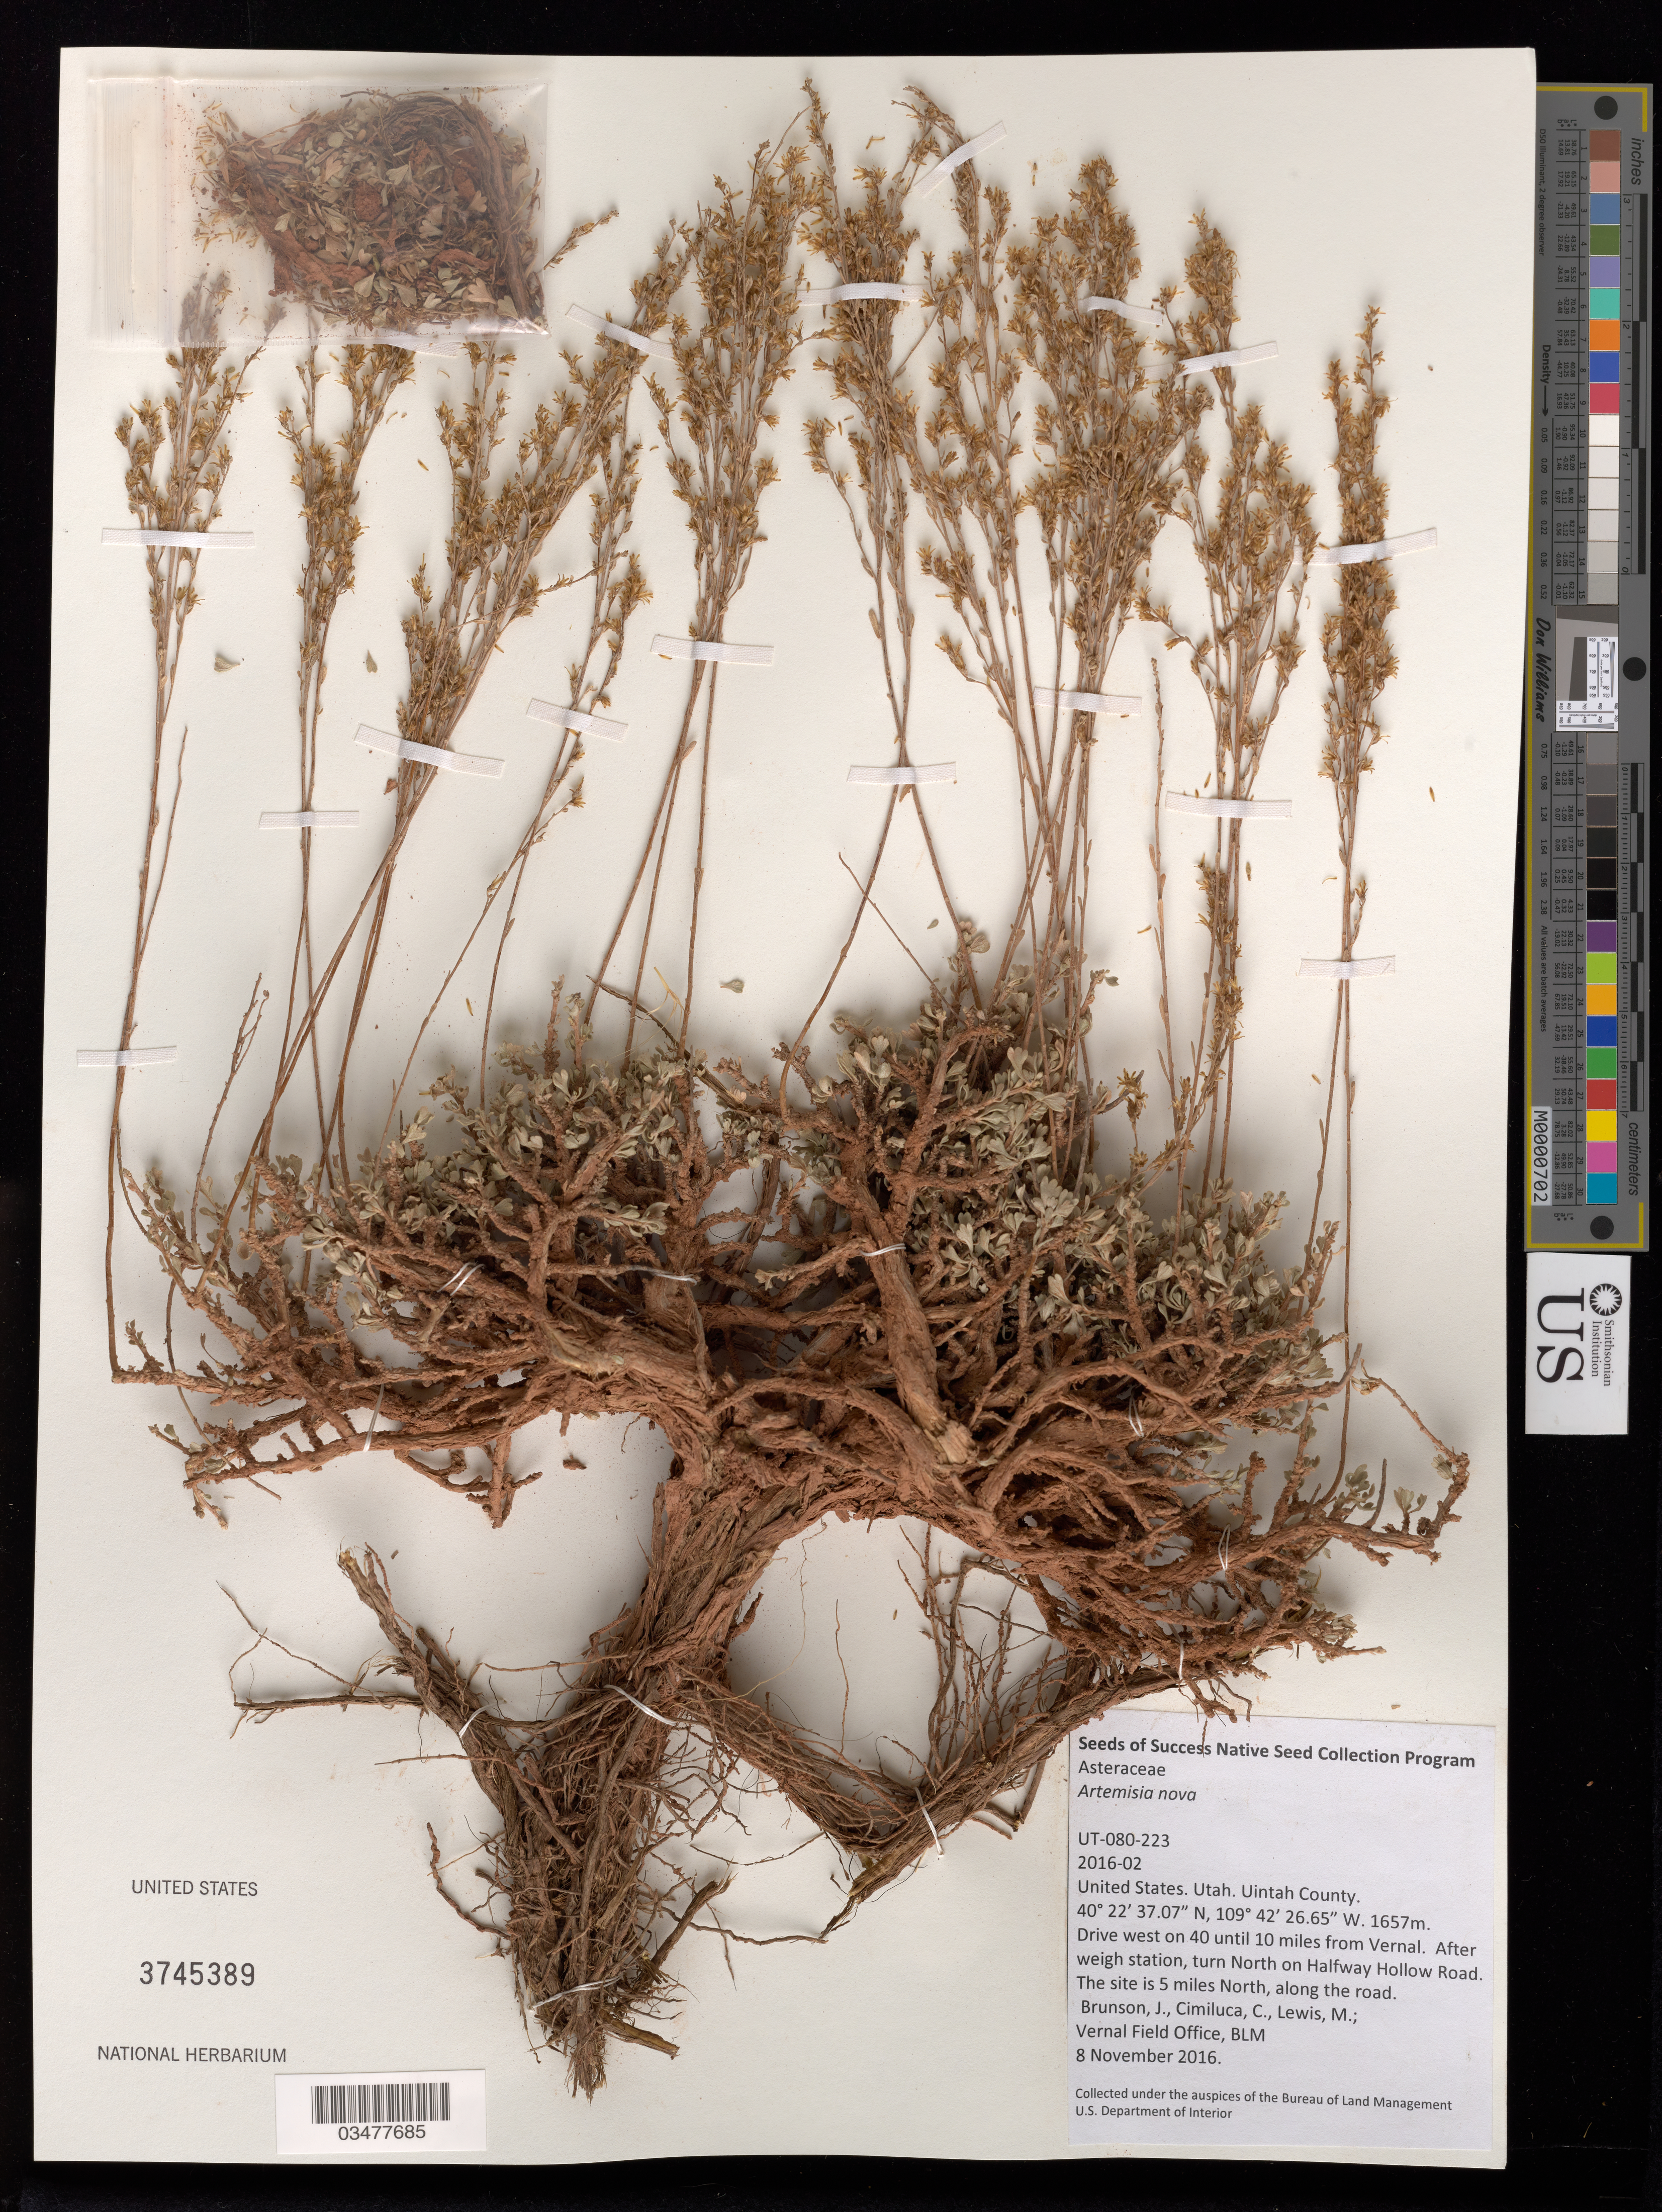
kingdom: Plantae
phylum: Tracheophyta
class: Magnoliopsida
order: Asterales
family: Asteraceae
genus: Artemisia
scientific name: Artemisia nova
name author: A. Nelson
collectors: -. Brunson, -. Cimiluca & -. Lewis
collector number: UT080-223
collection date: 2016-11-08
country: United States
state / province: Utah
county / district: Uintah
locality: Halfway Hollow Rd.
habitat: semidesert shallow loam (black sagebrush)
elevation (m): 1657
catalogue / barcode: US 3745389